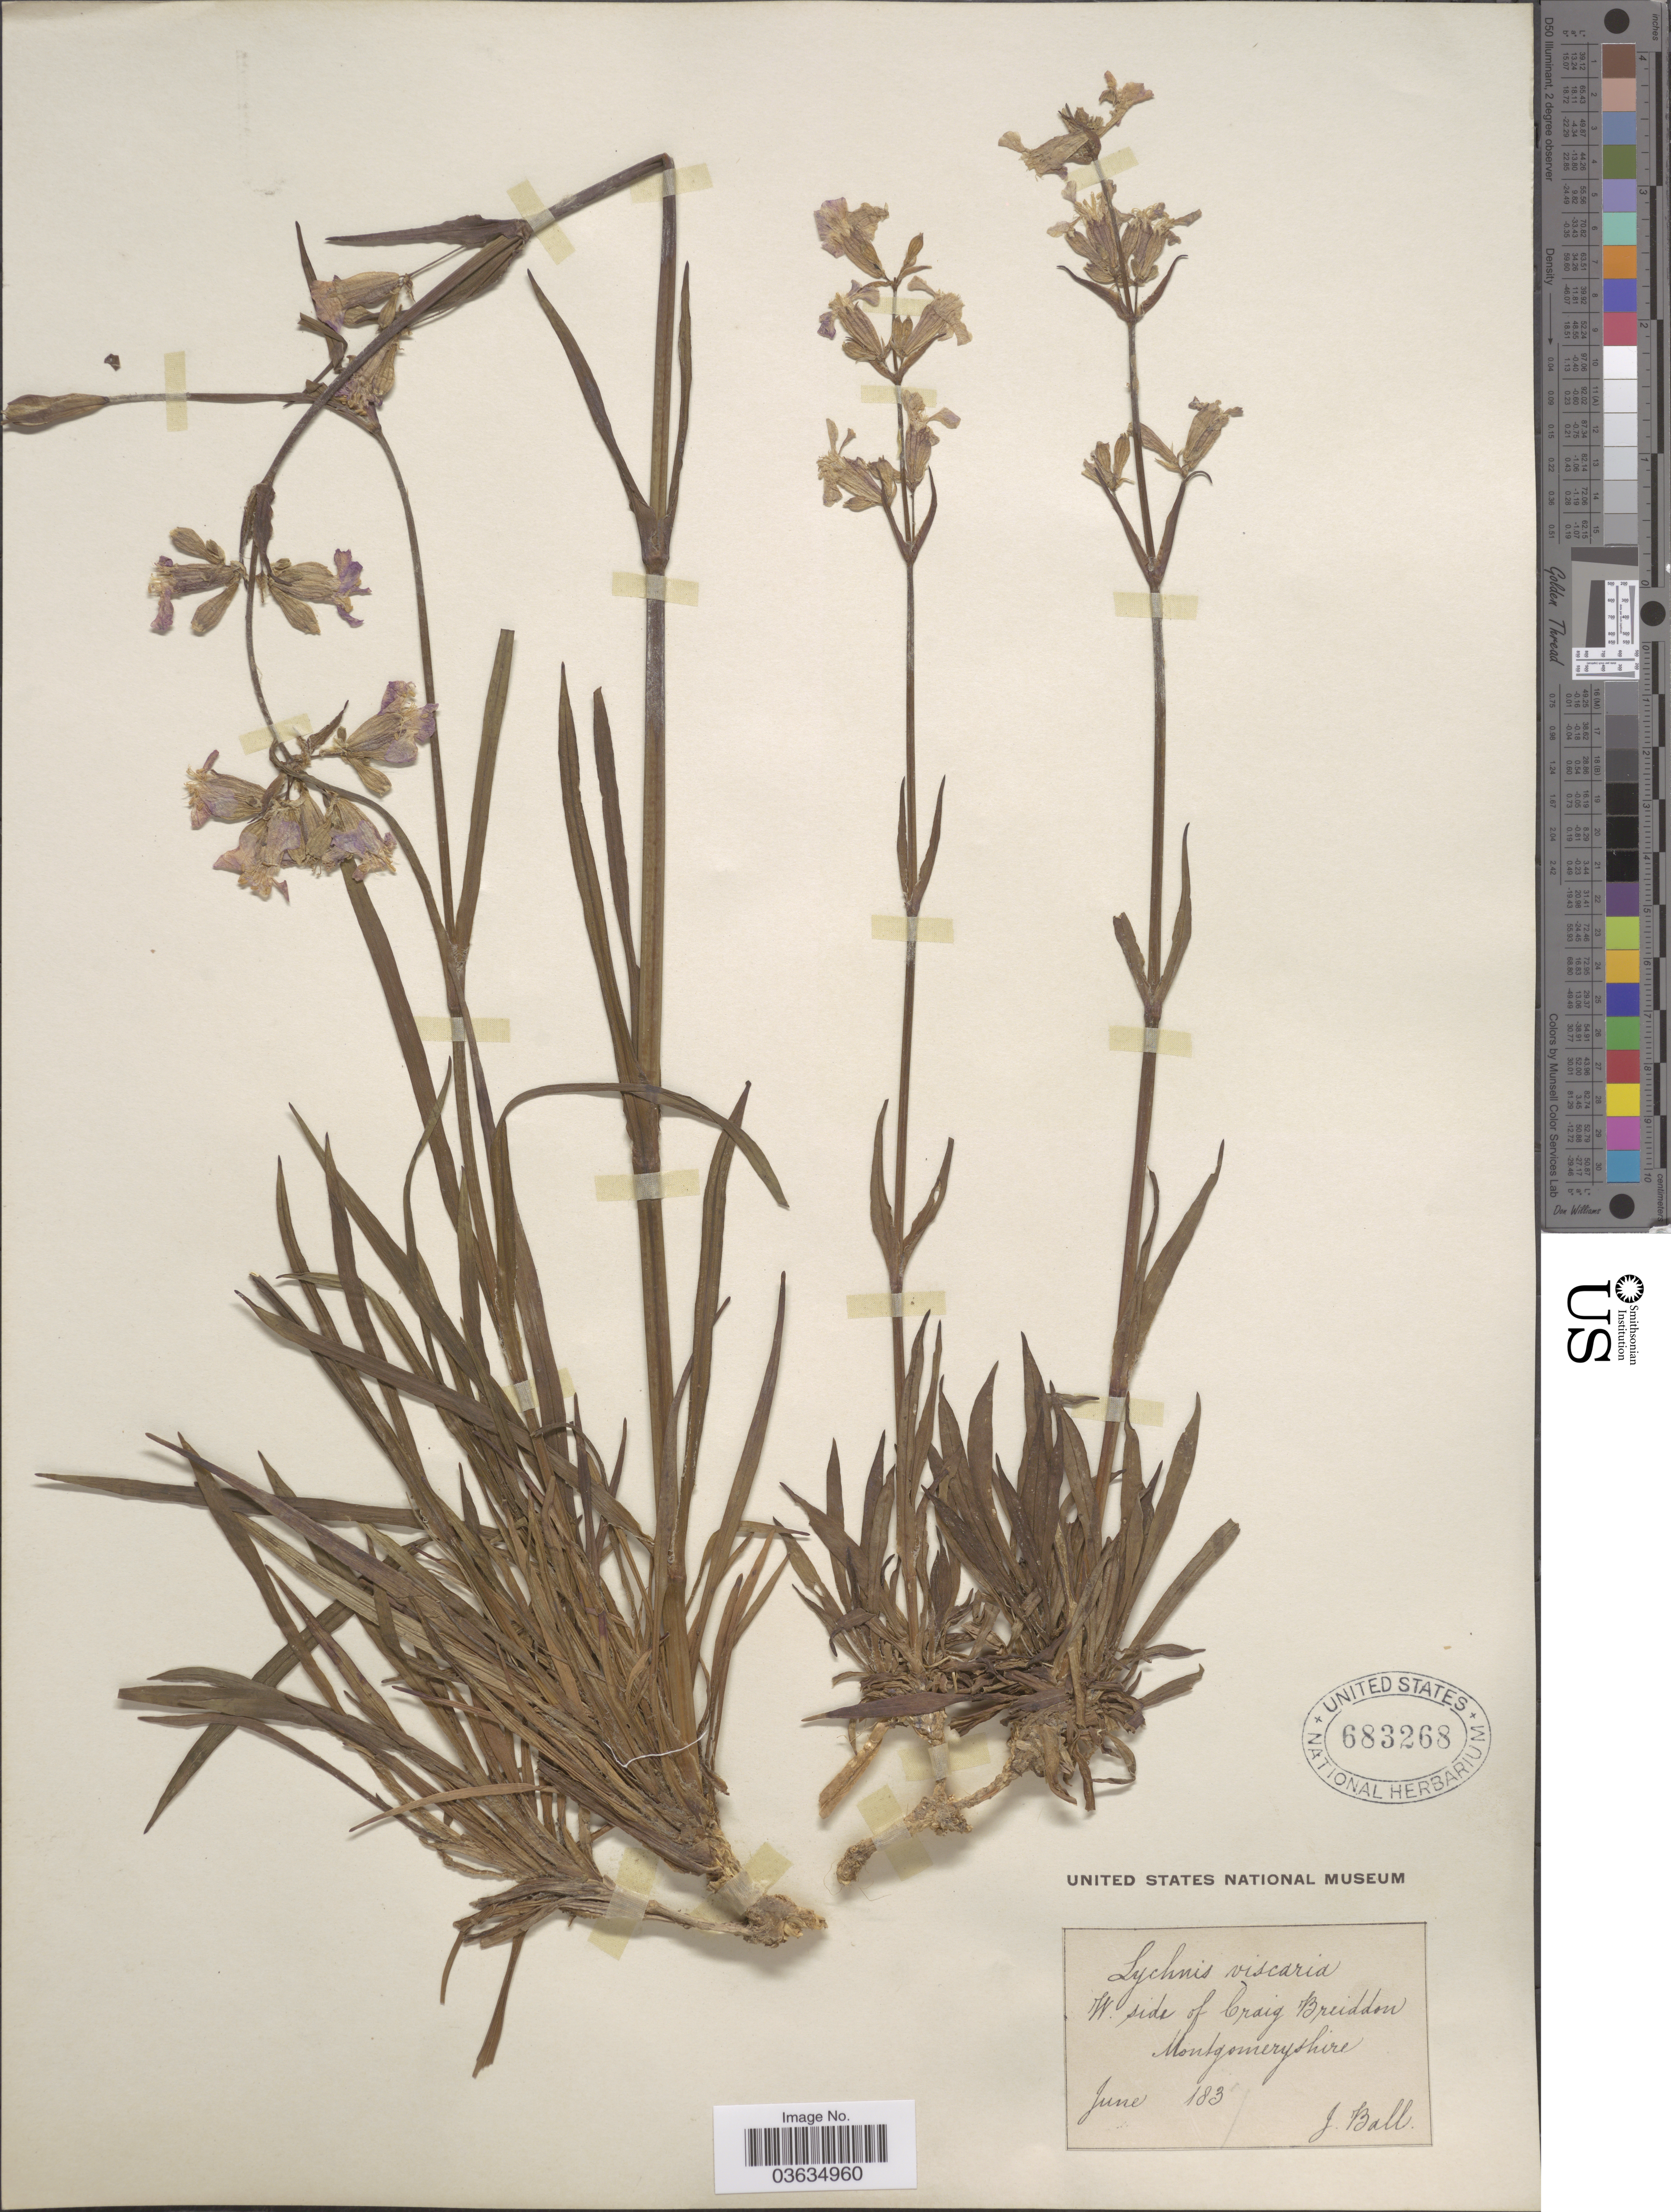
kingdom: Plantae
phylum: Tracheophyta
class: Magnoliopsida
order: Caryophyllales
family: Caryophyllaceae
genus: Viscaria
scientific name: Viscaria vulgaris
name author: Bernh.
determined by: Strong, Mark T., (BOT), Smithsonian Institution - National Museum of Natural History (UNITED STATES)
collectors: J. Ball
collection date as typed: June 183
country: United Kingdom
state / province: Wales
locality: W. side of Craig Breiddon Montgomeryshire.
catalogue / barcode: US 683268